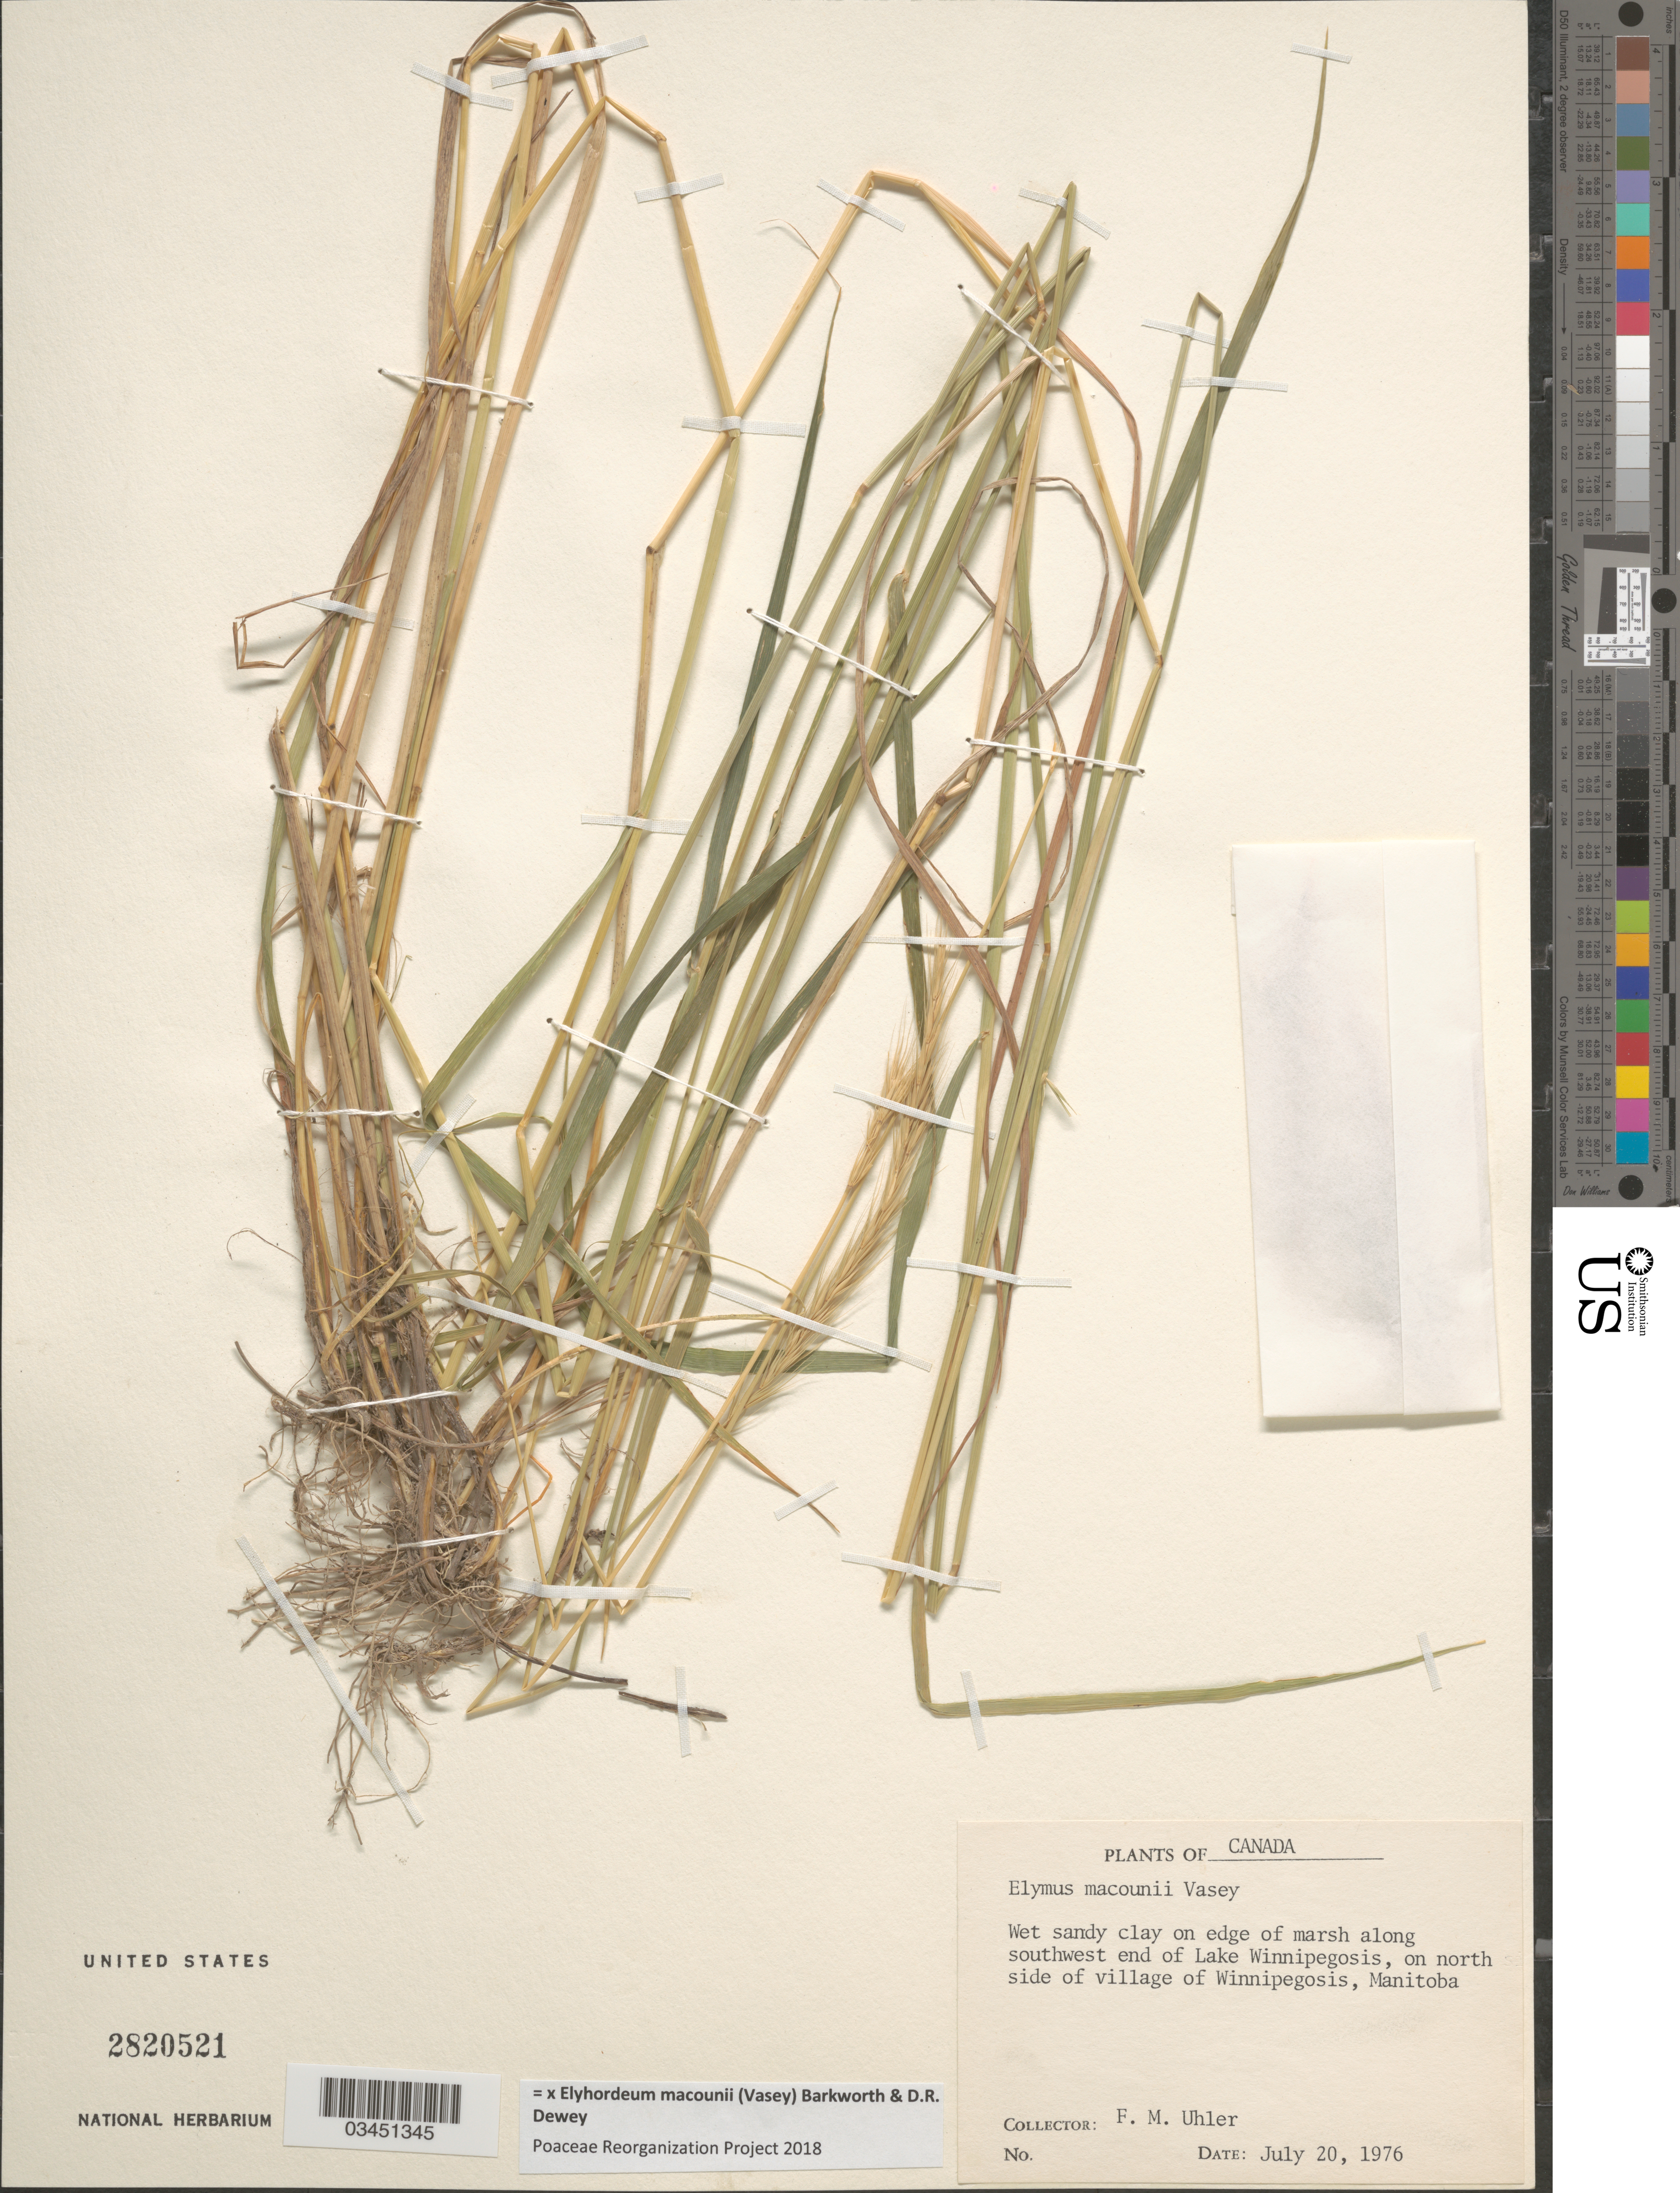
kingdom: Plantae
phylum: Tracheophyta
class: Liliopsida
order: Poales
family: Poaceae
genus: Elyhordeum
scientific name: x Elyhordeum macounii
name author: (Vasey) Barkworth & Dewey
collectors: F. M. Uhler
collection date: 1976-07-20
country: Canada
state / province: Manitoba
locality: Southwest end of Lake Winnipegosis, on north side of village of Winnipegosis.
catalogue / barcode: US 2820521